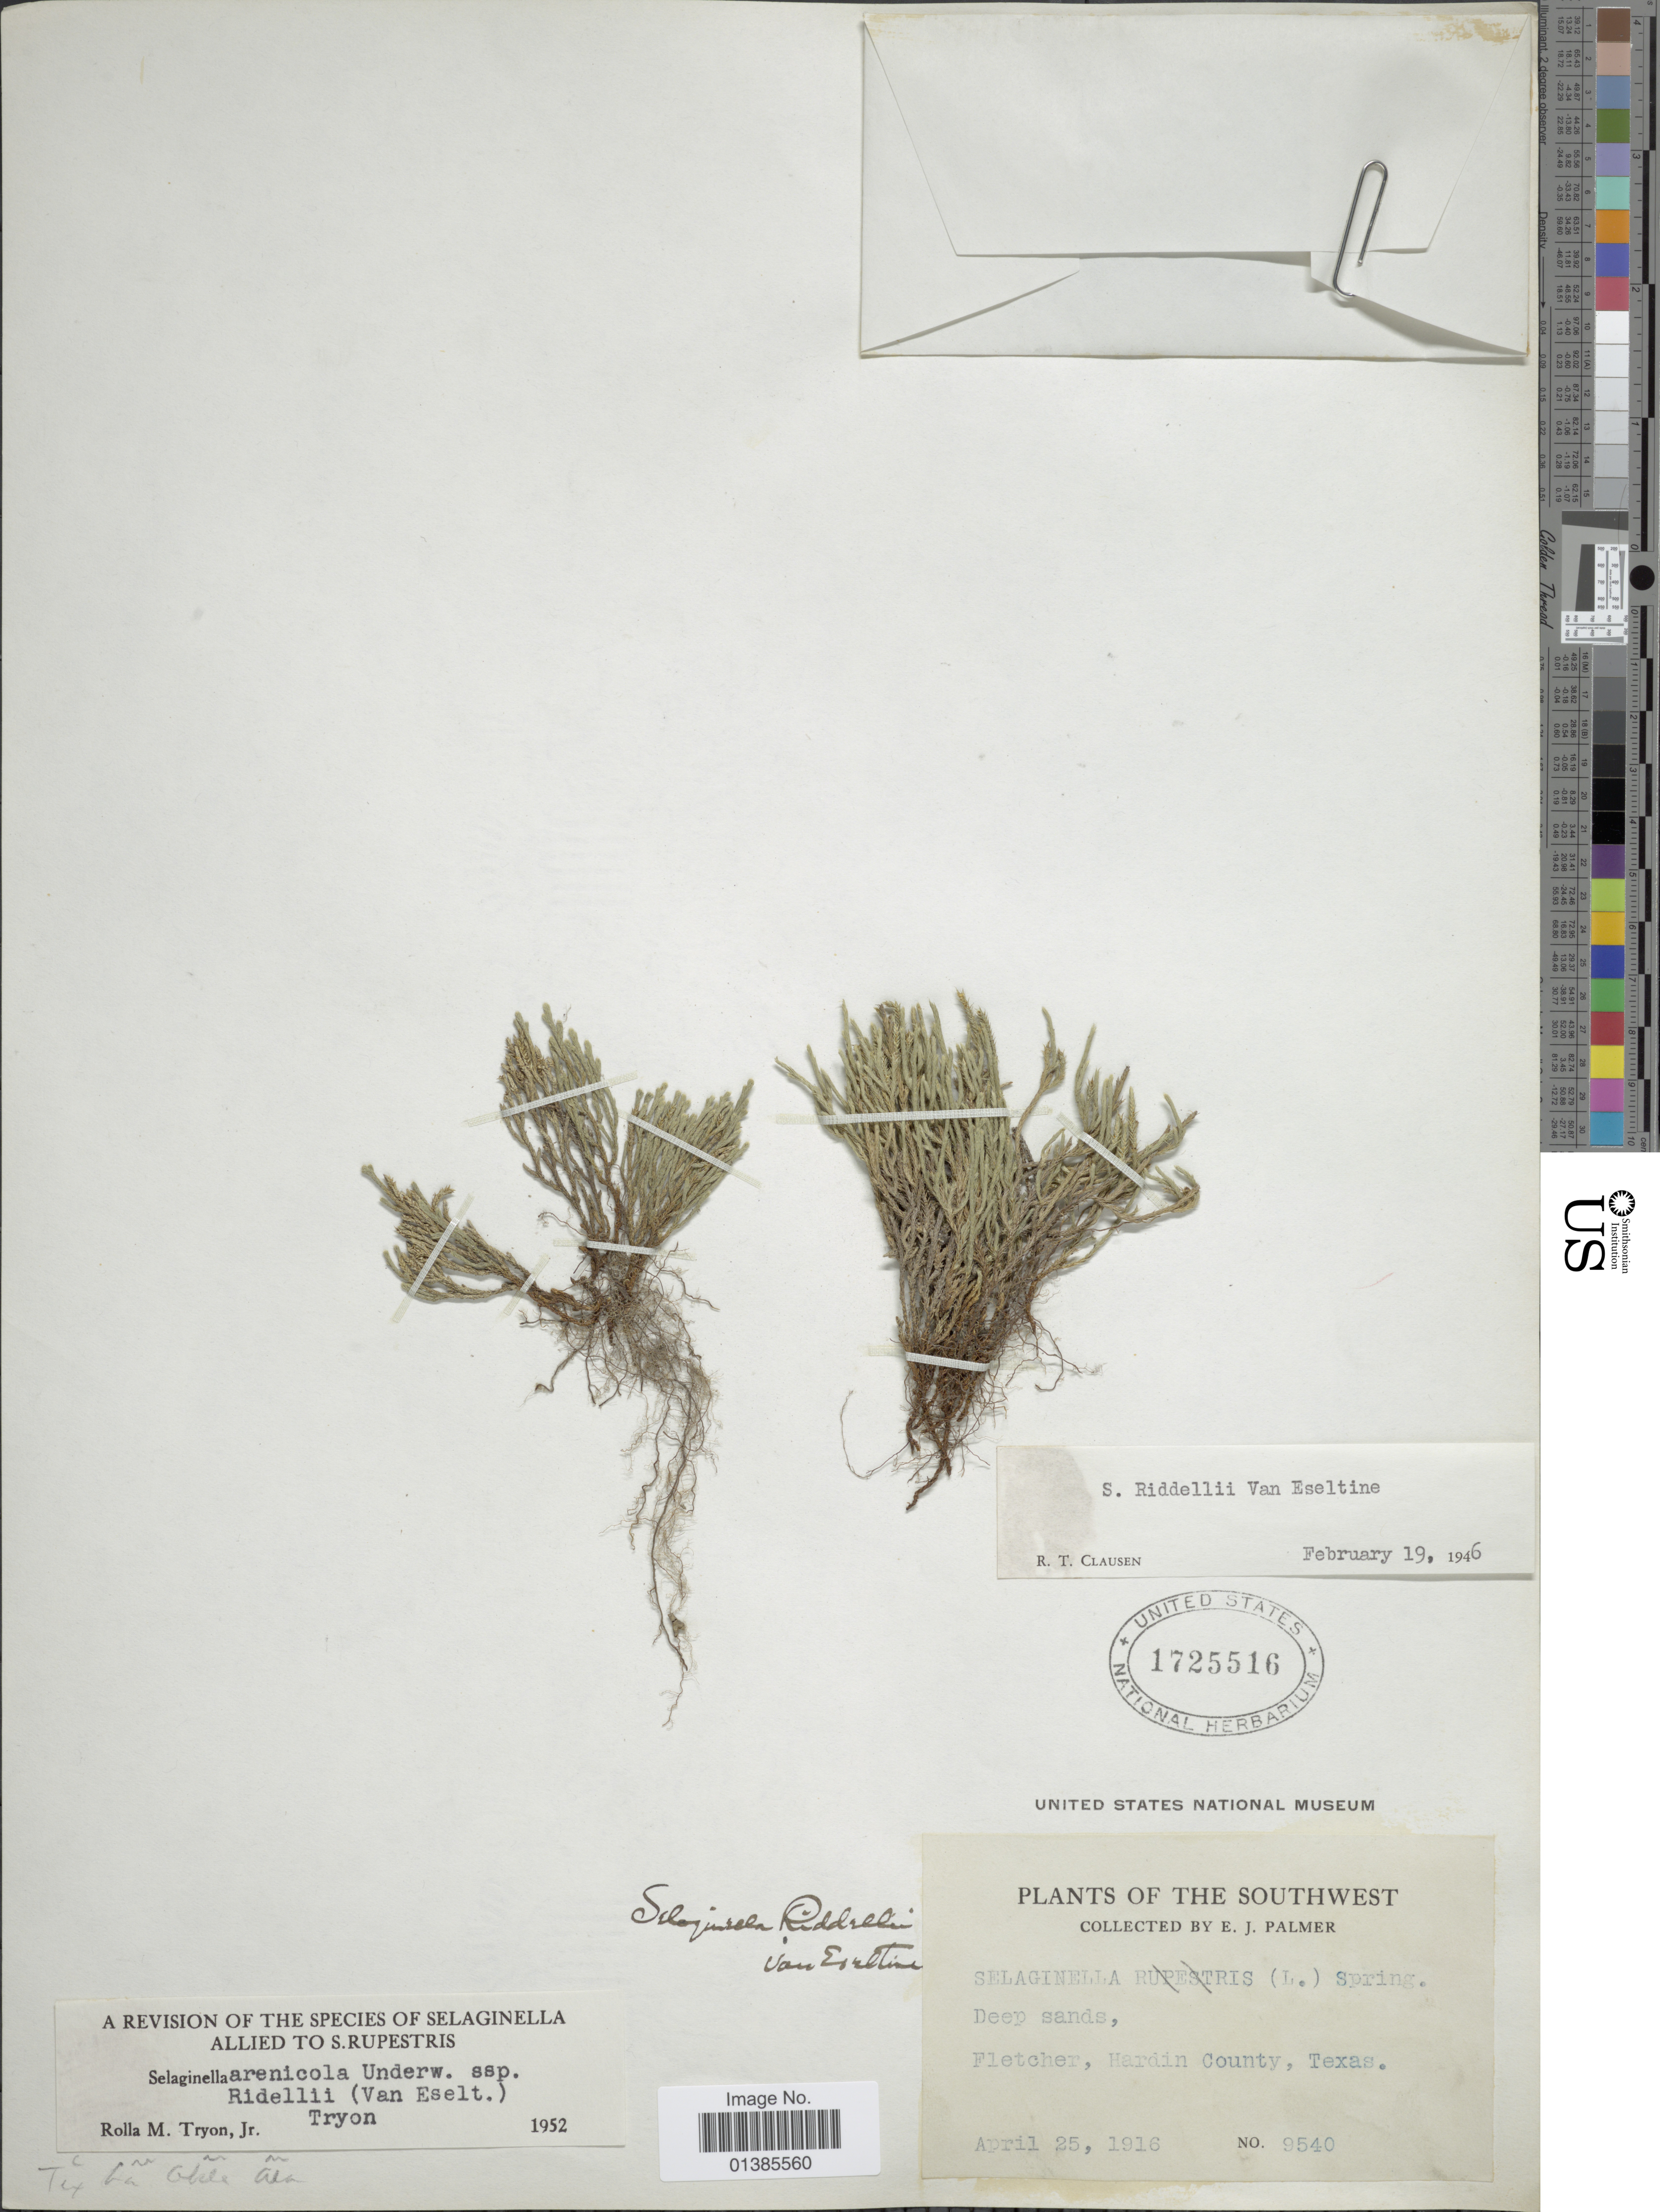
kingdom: Plantae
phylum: Tracheophyta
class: Lycopodiopsida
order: Selaginellales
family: Selaginellaceae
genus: Selaginella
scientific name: Selaginella arenicola subsp. riddellii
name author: (Van Eselt.) R.M. Tryon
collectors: E. J. Palmer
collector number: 9540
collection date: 1916-04-25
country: United States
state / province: Texas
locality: Plants of the Southwest. Fletcher, Hardin County.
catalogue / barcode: US 1725516